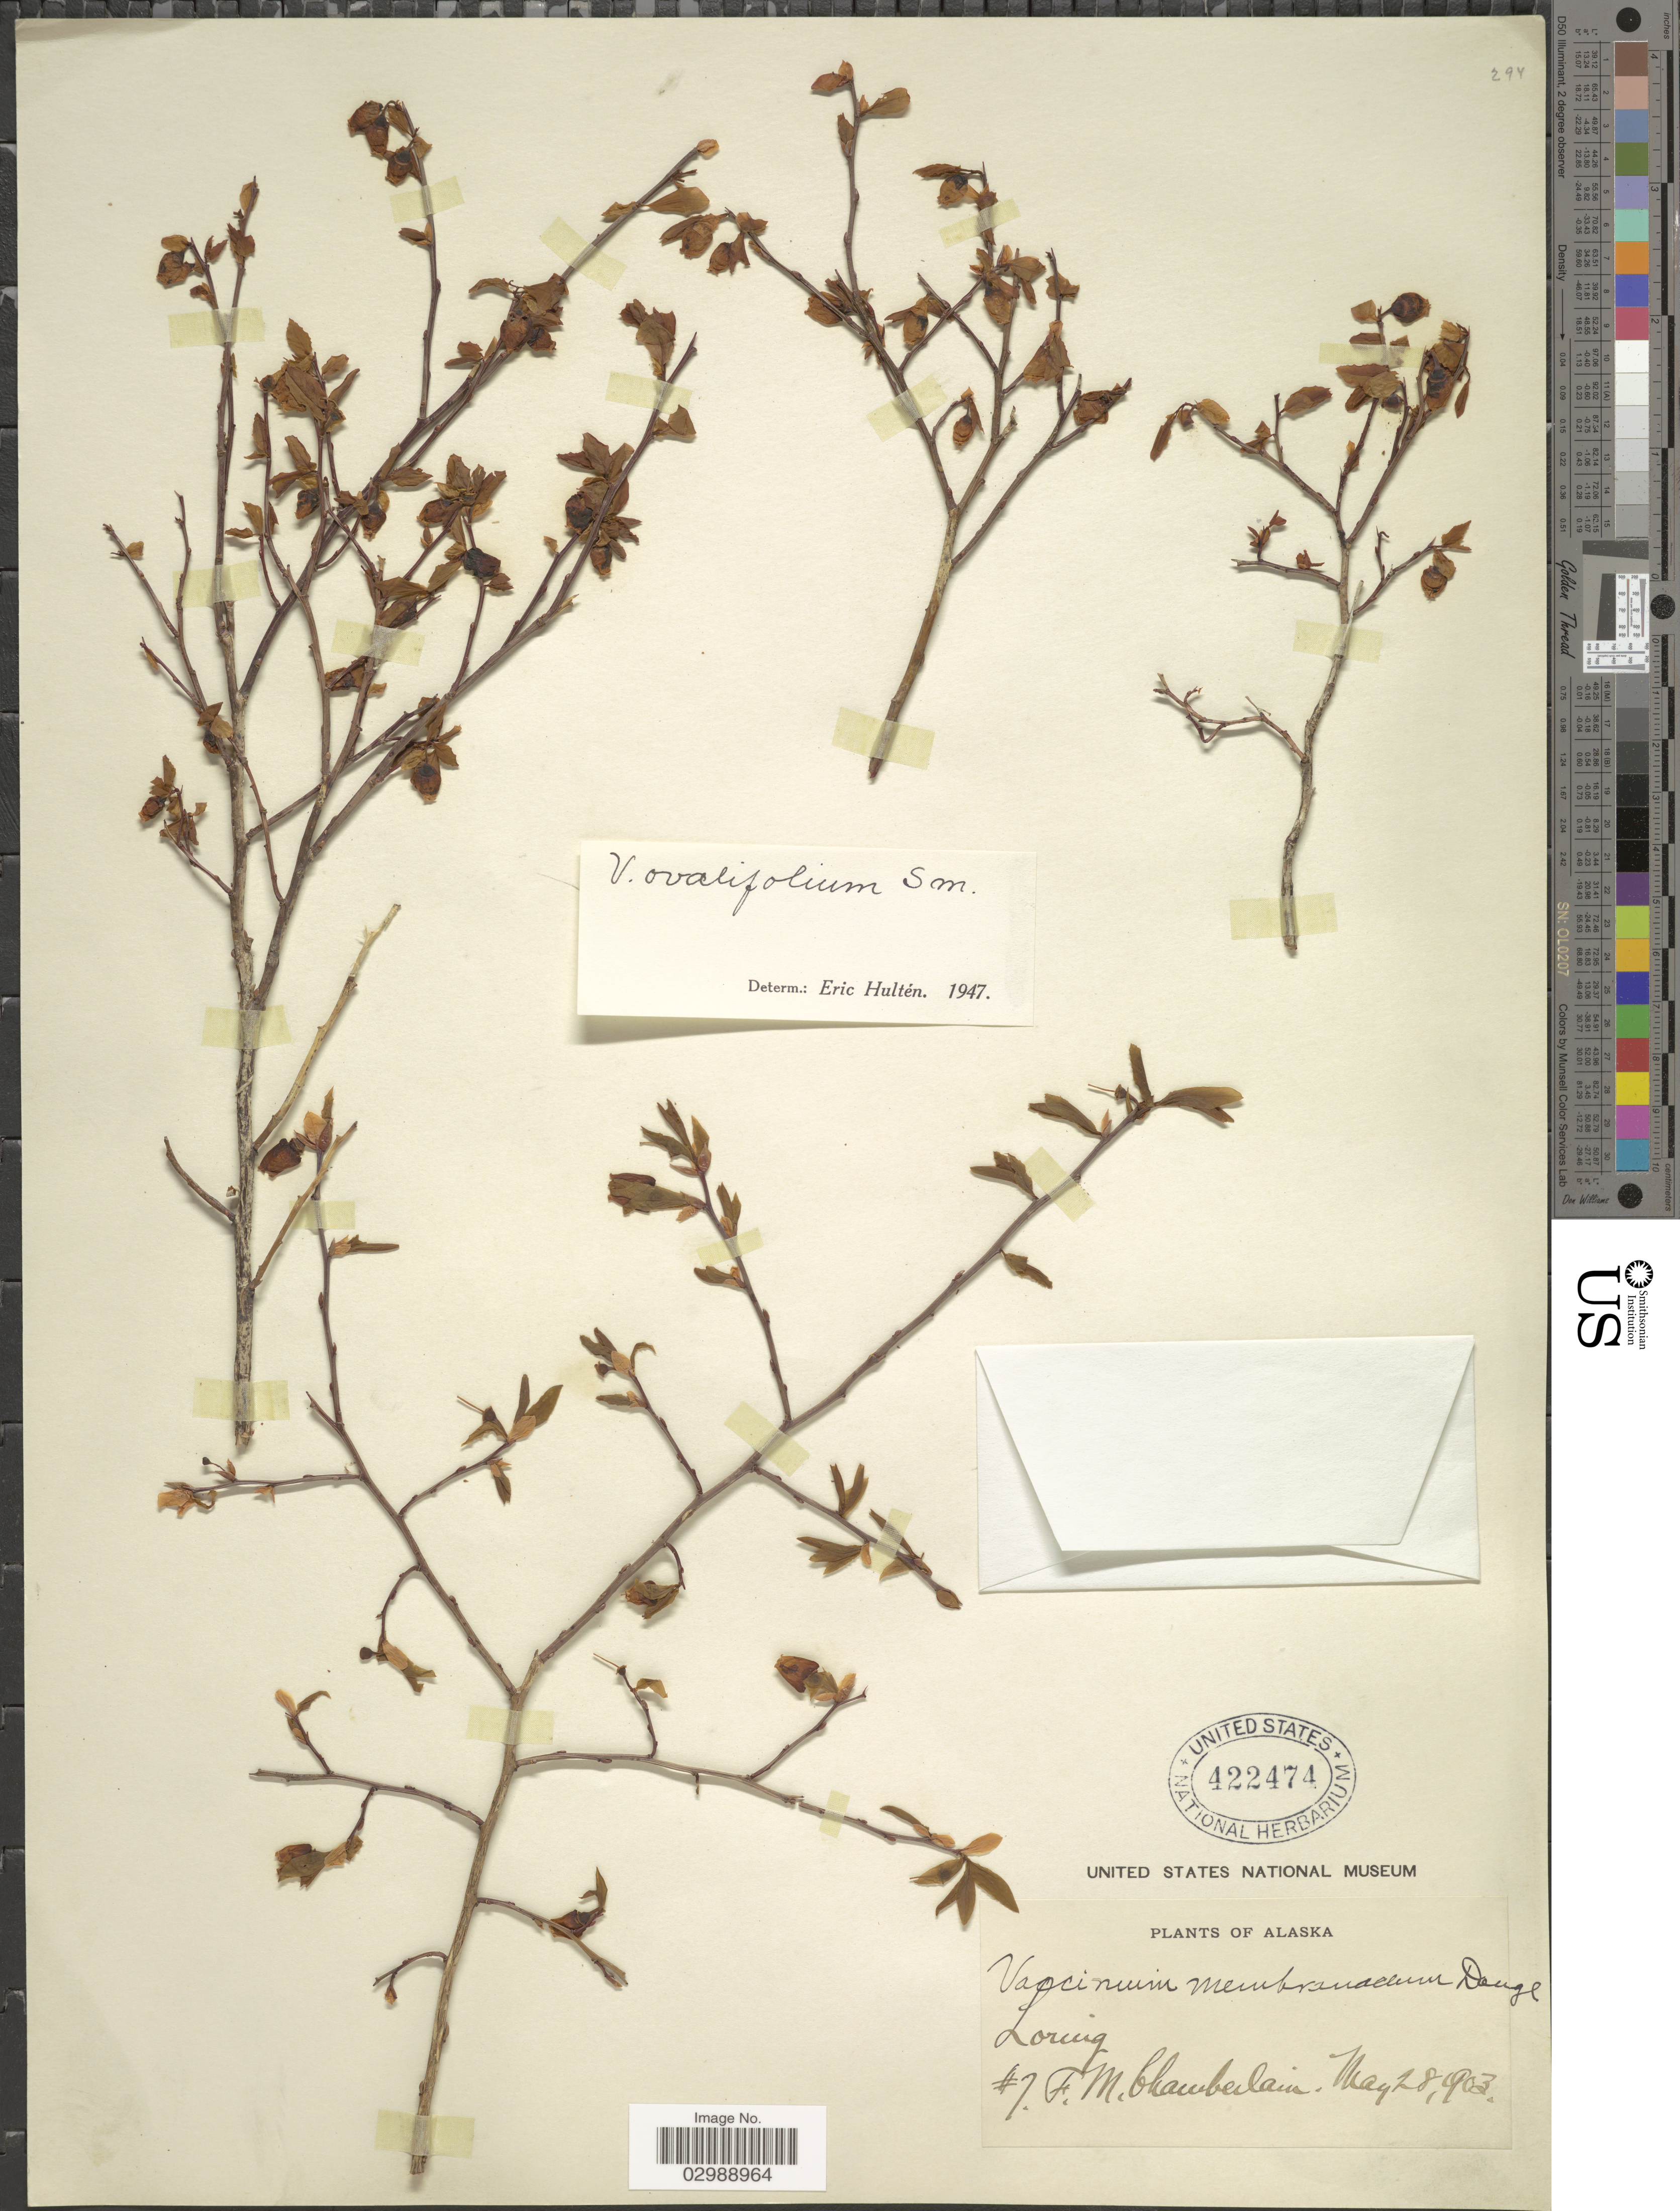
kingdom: Plantae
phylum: Tracheophyta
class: Magnoliopsida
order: Ericales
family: Ericaceae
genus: Vaccinium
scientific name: Vaccinium ovalifolium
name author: Sm.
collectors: F. Chamberlain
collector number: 7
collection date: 1903-05-28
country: United States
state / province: Alaska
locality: Loring.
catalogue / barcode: US 422474